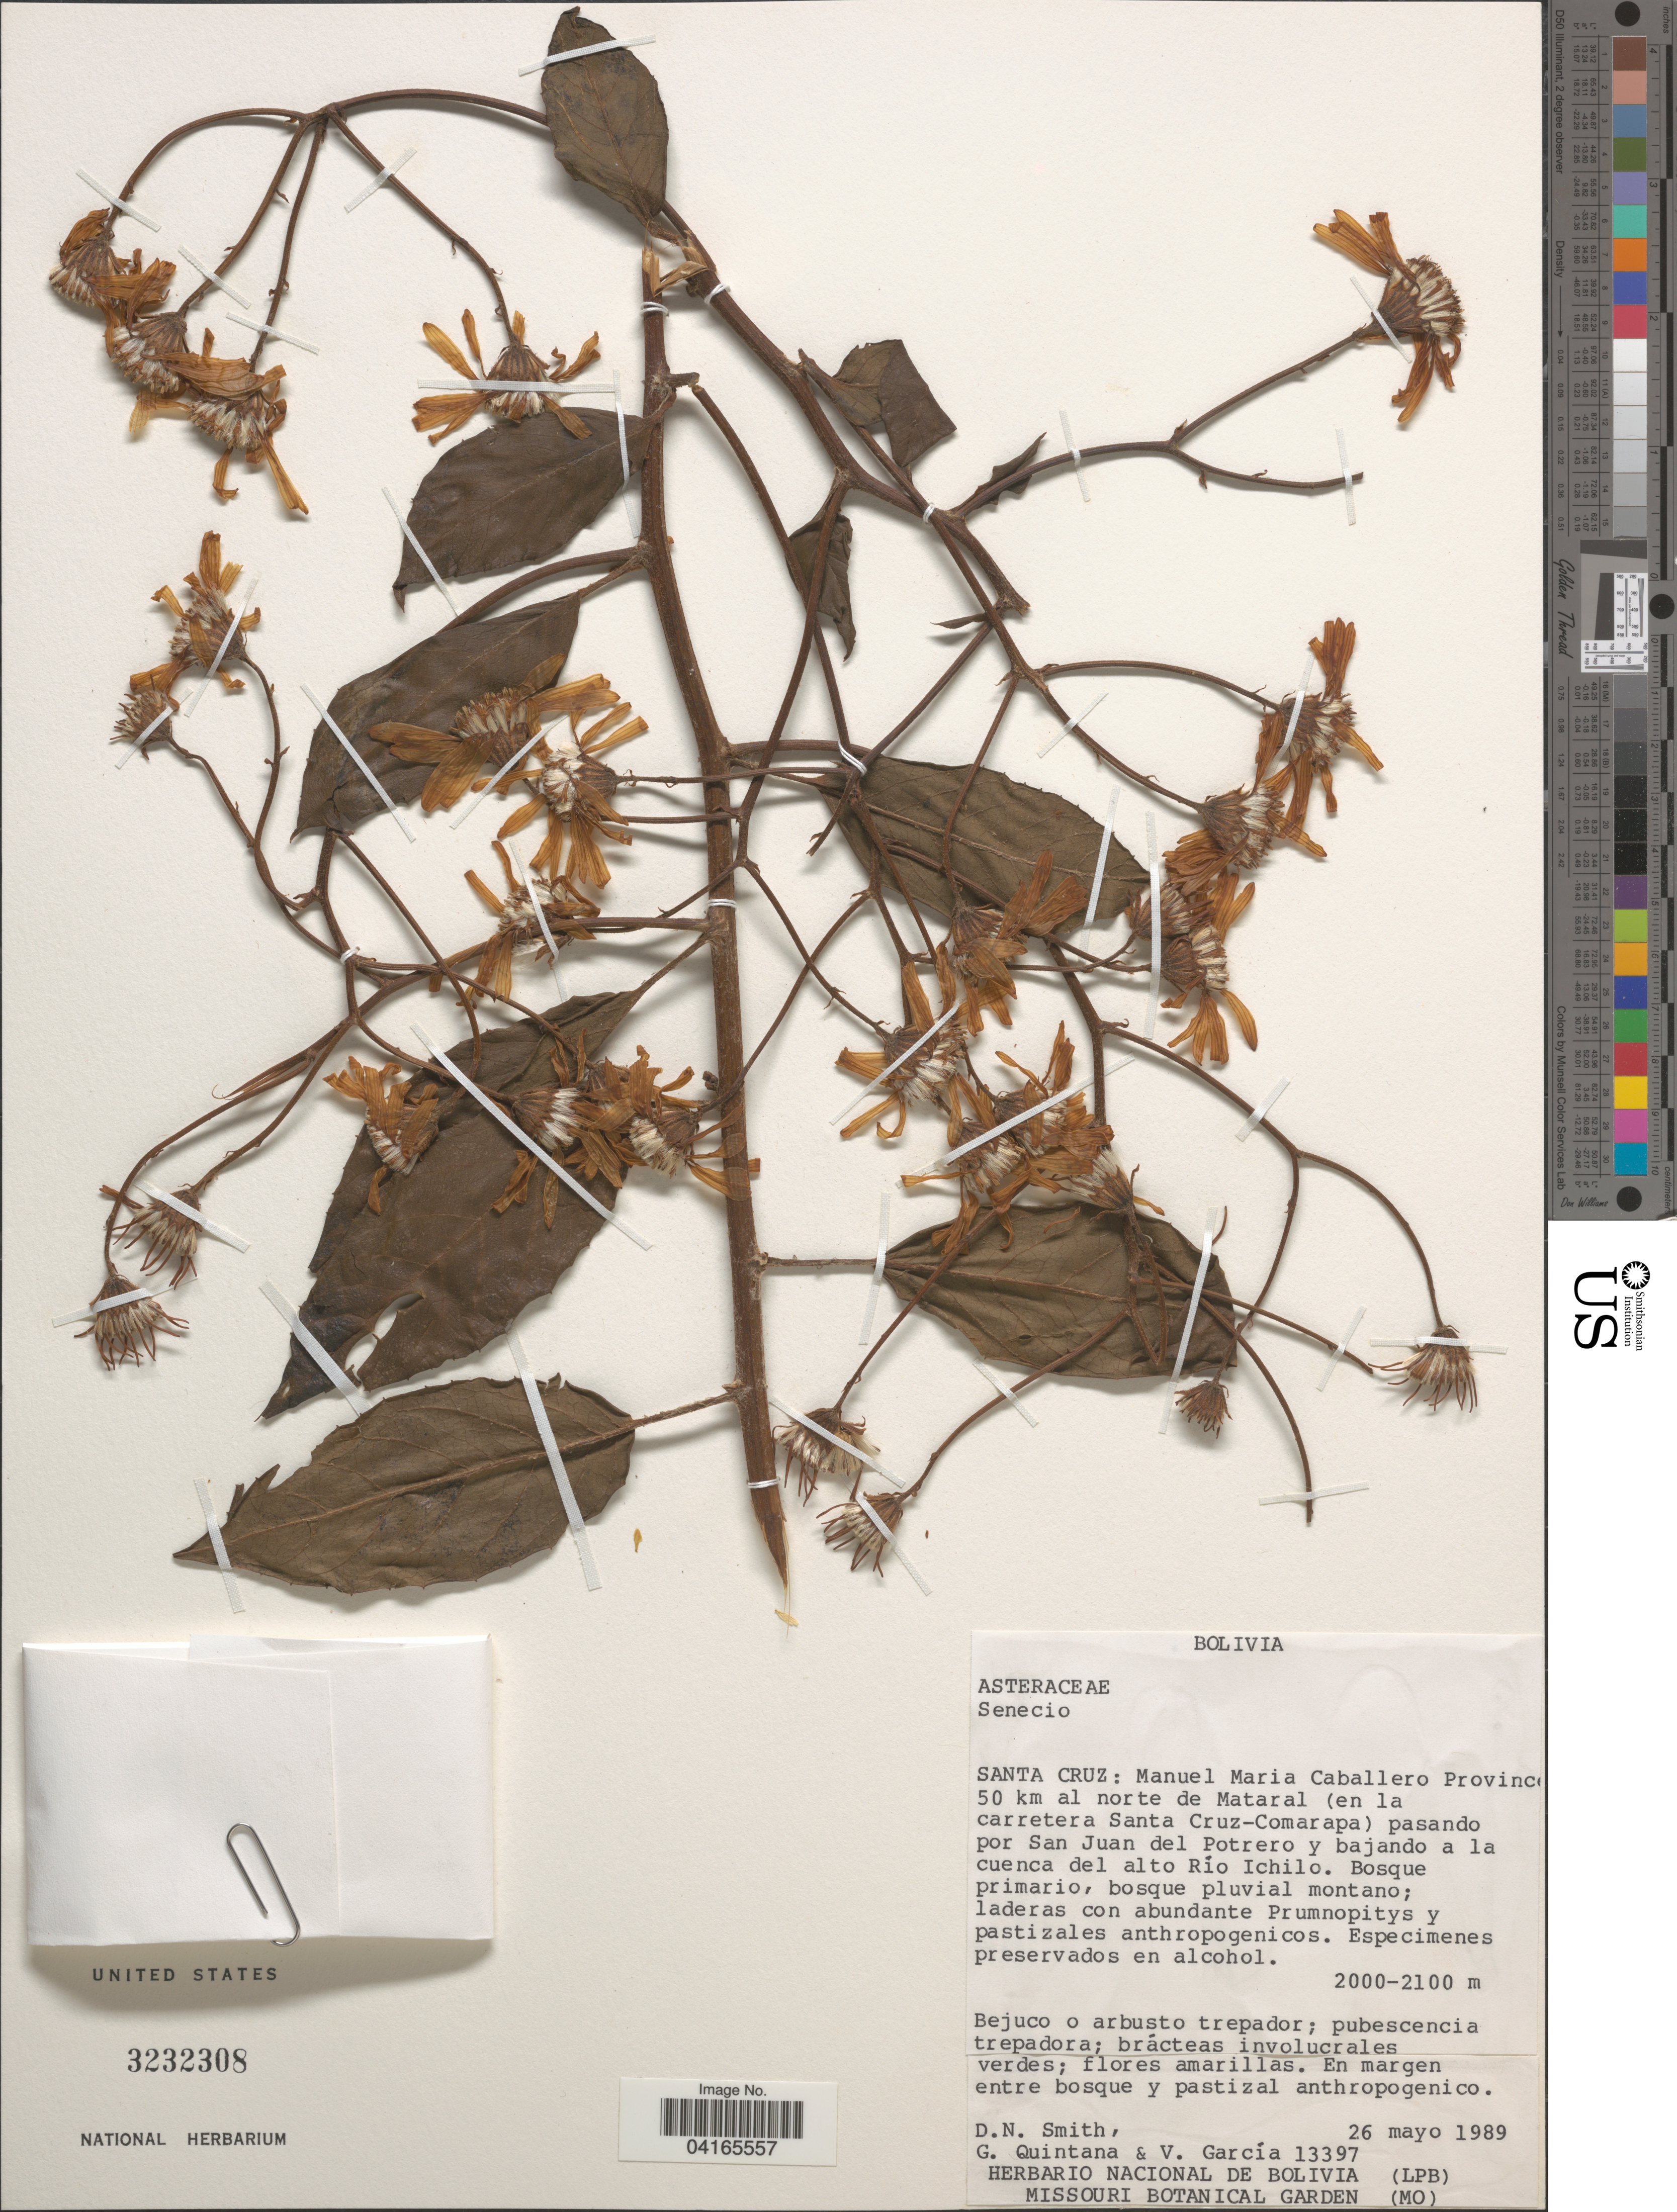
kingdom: Plantae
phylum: Tracheophyta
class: Magnoliopsida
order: Asterales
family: Asteraceae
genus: Senecio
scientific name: Senecio sp.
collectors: D. Smith, G. Quintana & V. Garcia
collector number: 13397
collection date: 1989-05-26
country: Bolivia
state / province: Santa Cruz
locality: Manuel Maria Caballero Province. 50 km al norte de Mataral (en la carretera Santa Cruz-Comarapa) pasando por San Juan del Potrero y bajando a la cuenca del alto Río Ichilo.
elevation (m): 2000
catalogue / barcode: US 3232308